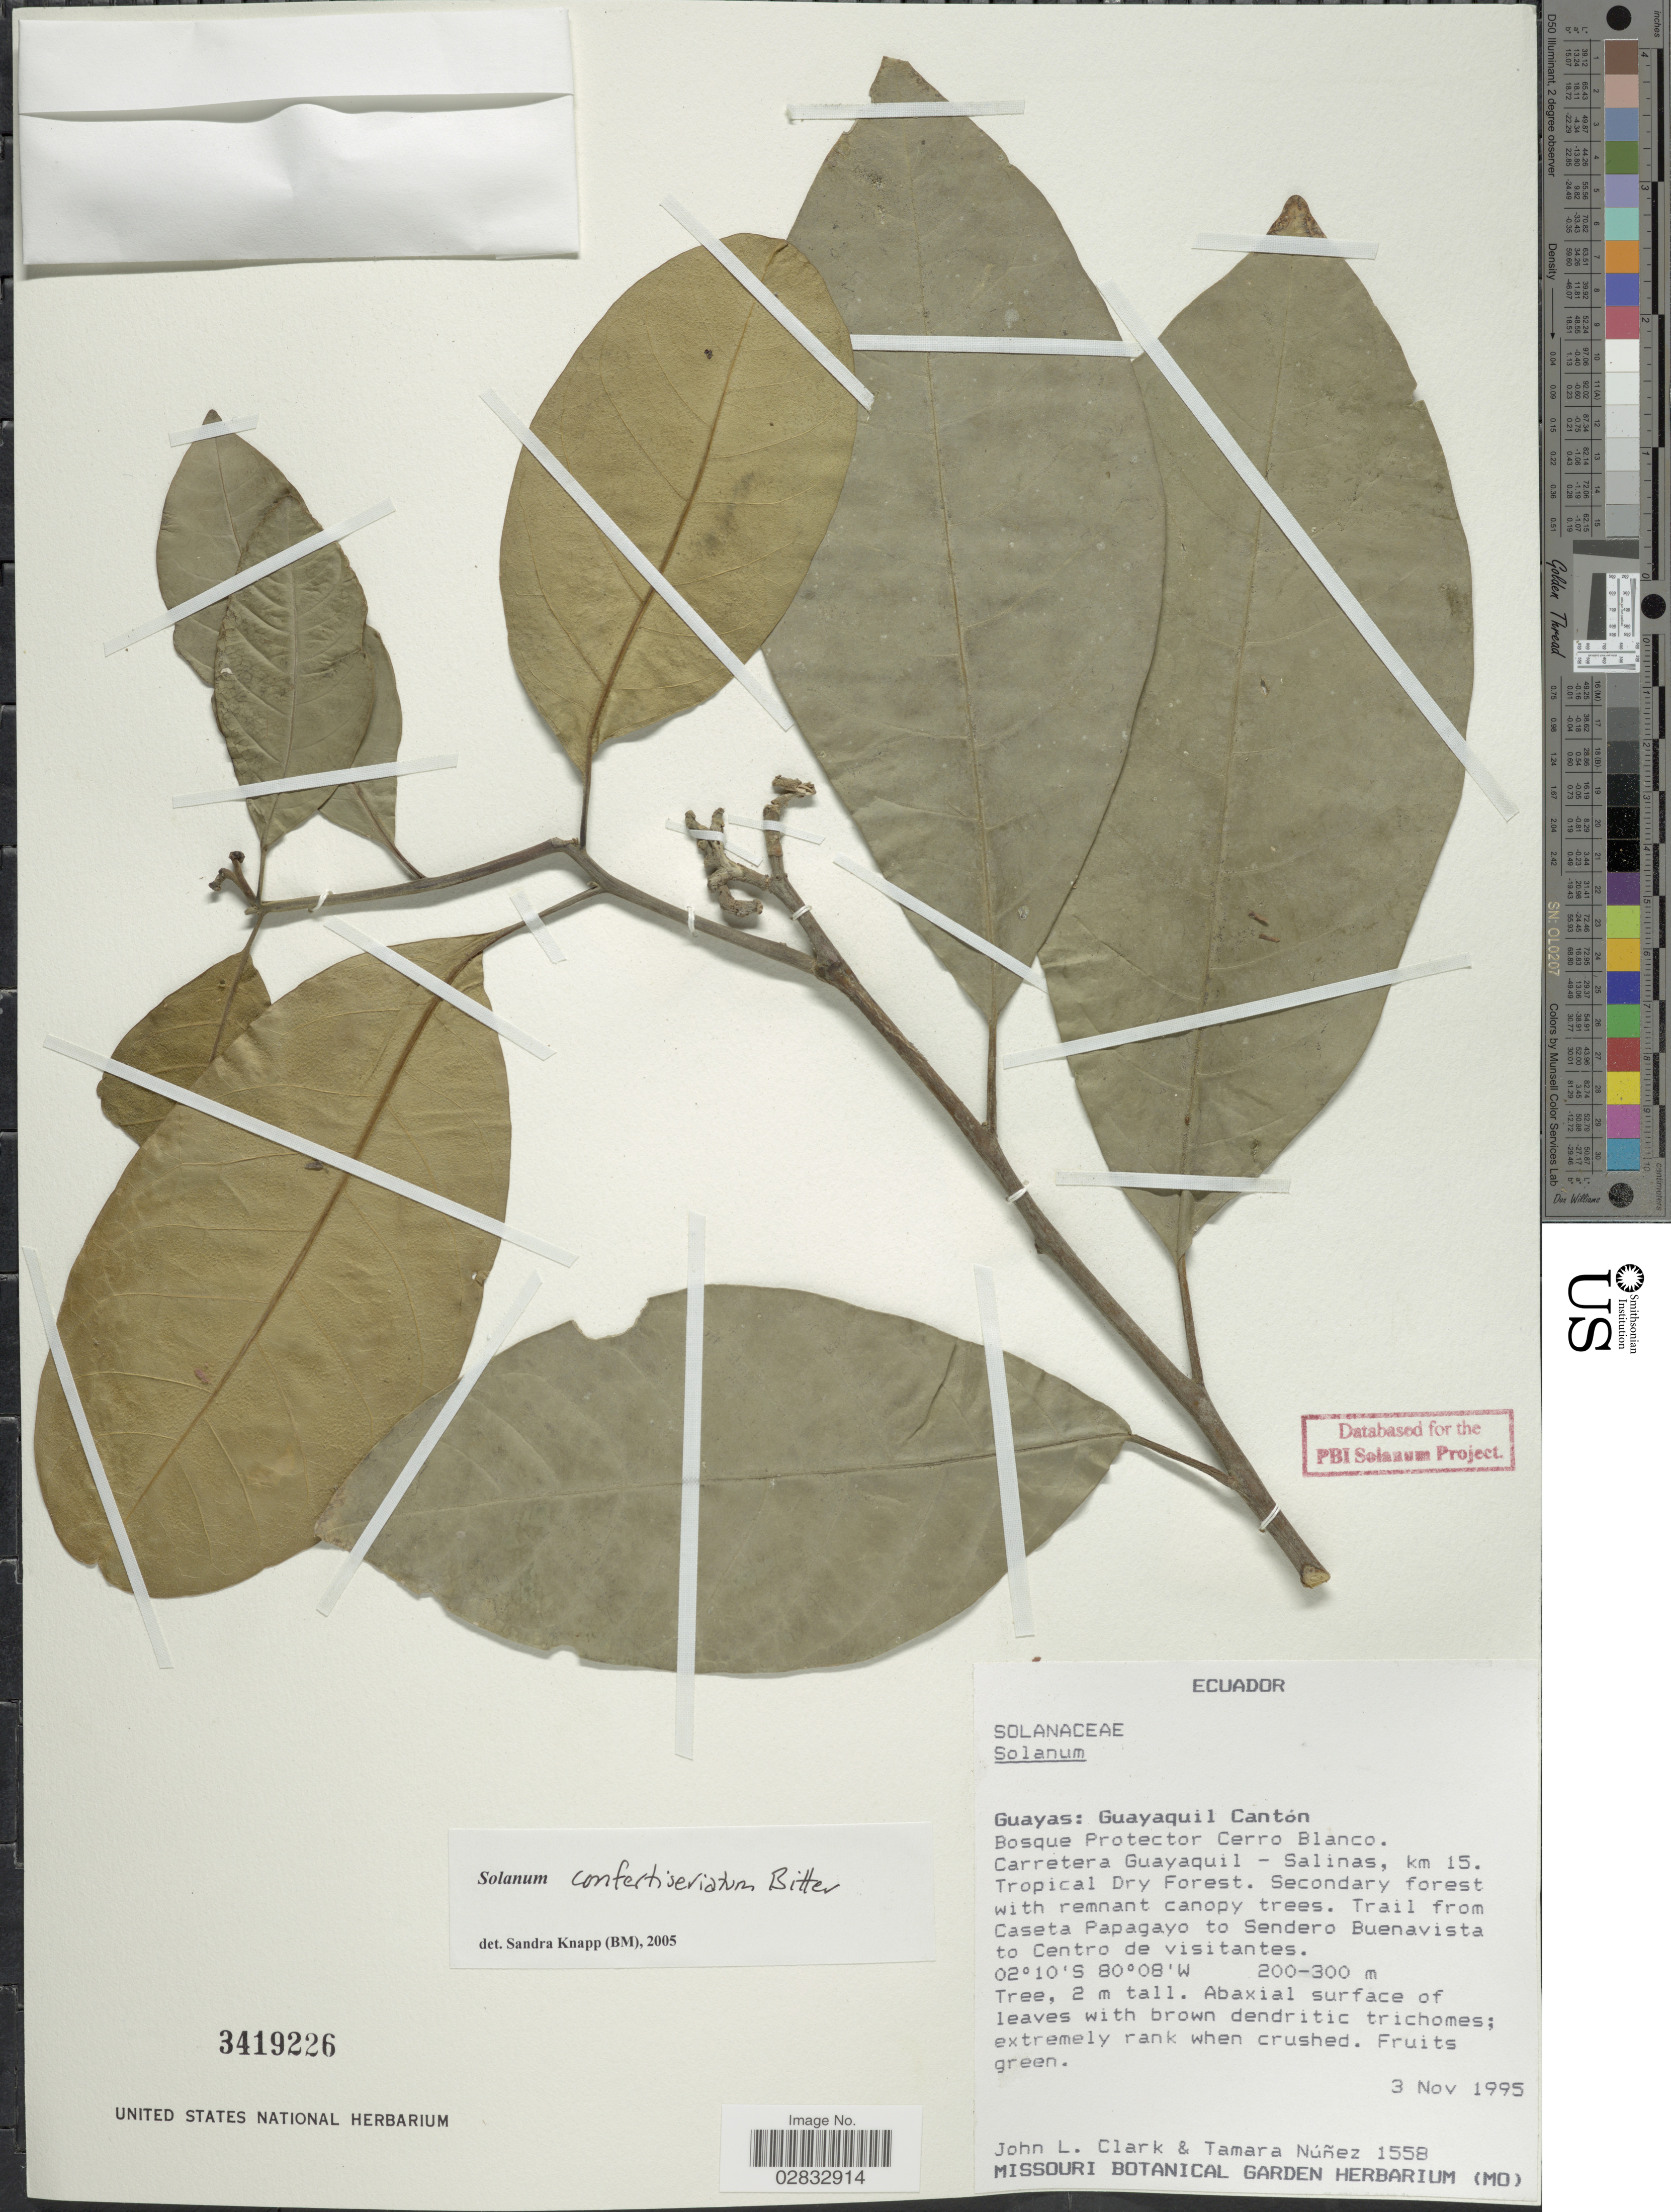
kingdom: Plantae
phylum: Tracheophyta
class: Magnoliopsida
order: Solanales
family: Solanaceae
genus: Solanum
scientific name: Solanum confertiseriatum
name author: Bitter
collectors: J. L. Clark & T. Núñez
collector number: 1558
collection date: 1995-11-03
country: Ecuador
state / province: Guayas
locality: Guayaquil Cantón. Bosque Protector Cerro Blanco. Carretera Guayaquil - Salinas, km 15. Tropical Dry Forest. Trail from Caseta Papagayo to Sendero Buenavista to Centro de visitantes.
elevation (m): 200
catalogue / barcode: US 3419226